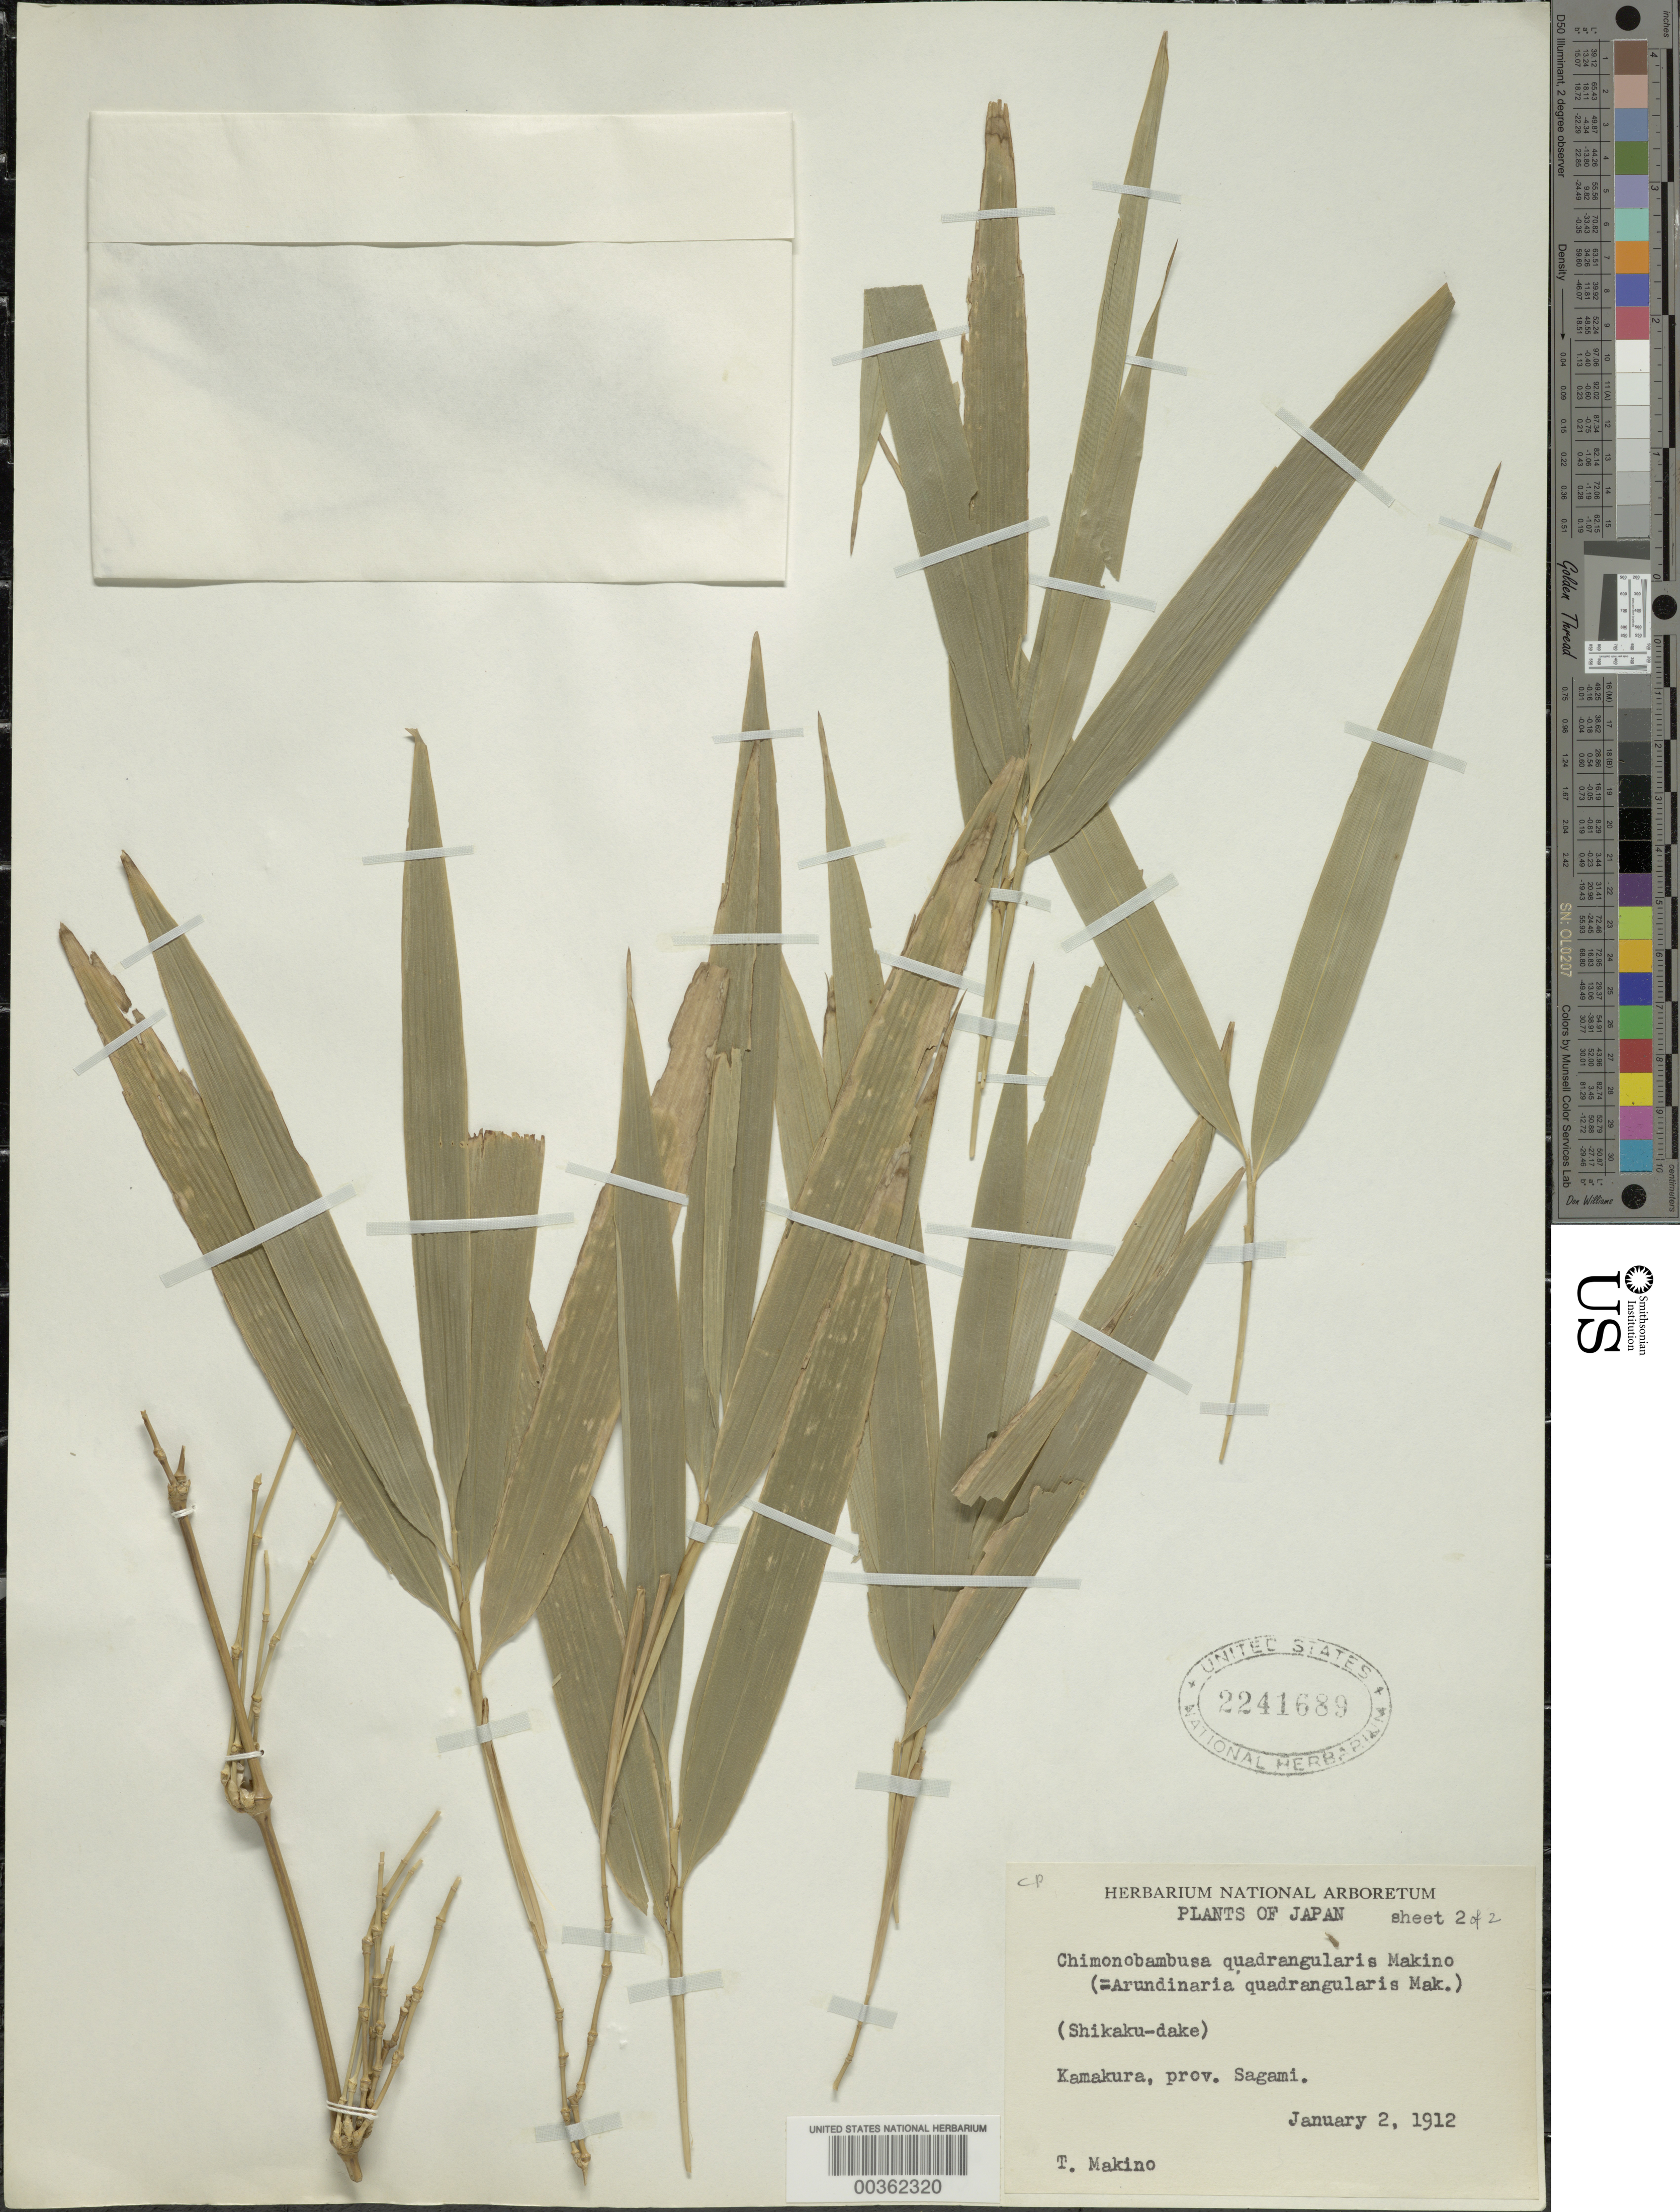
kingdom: Plantae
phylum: Tracheophyta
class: Liliopsida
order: Poales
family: Poaceae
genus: Chimonobambusa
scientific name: Chimonobambusa quadrangularis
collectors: T. Makino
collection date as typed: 02 Jan 1912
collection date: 1912-01-02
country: Japan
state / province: Kagosima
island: Kyushu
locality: Kamakura, prov. sagami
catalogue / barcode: US 2241689